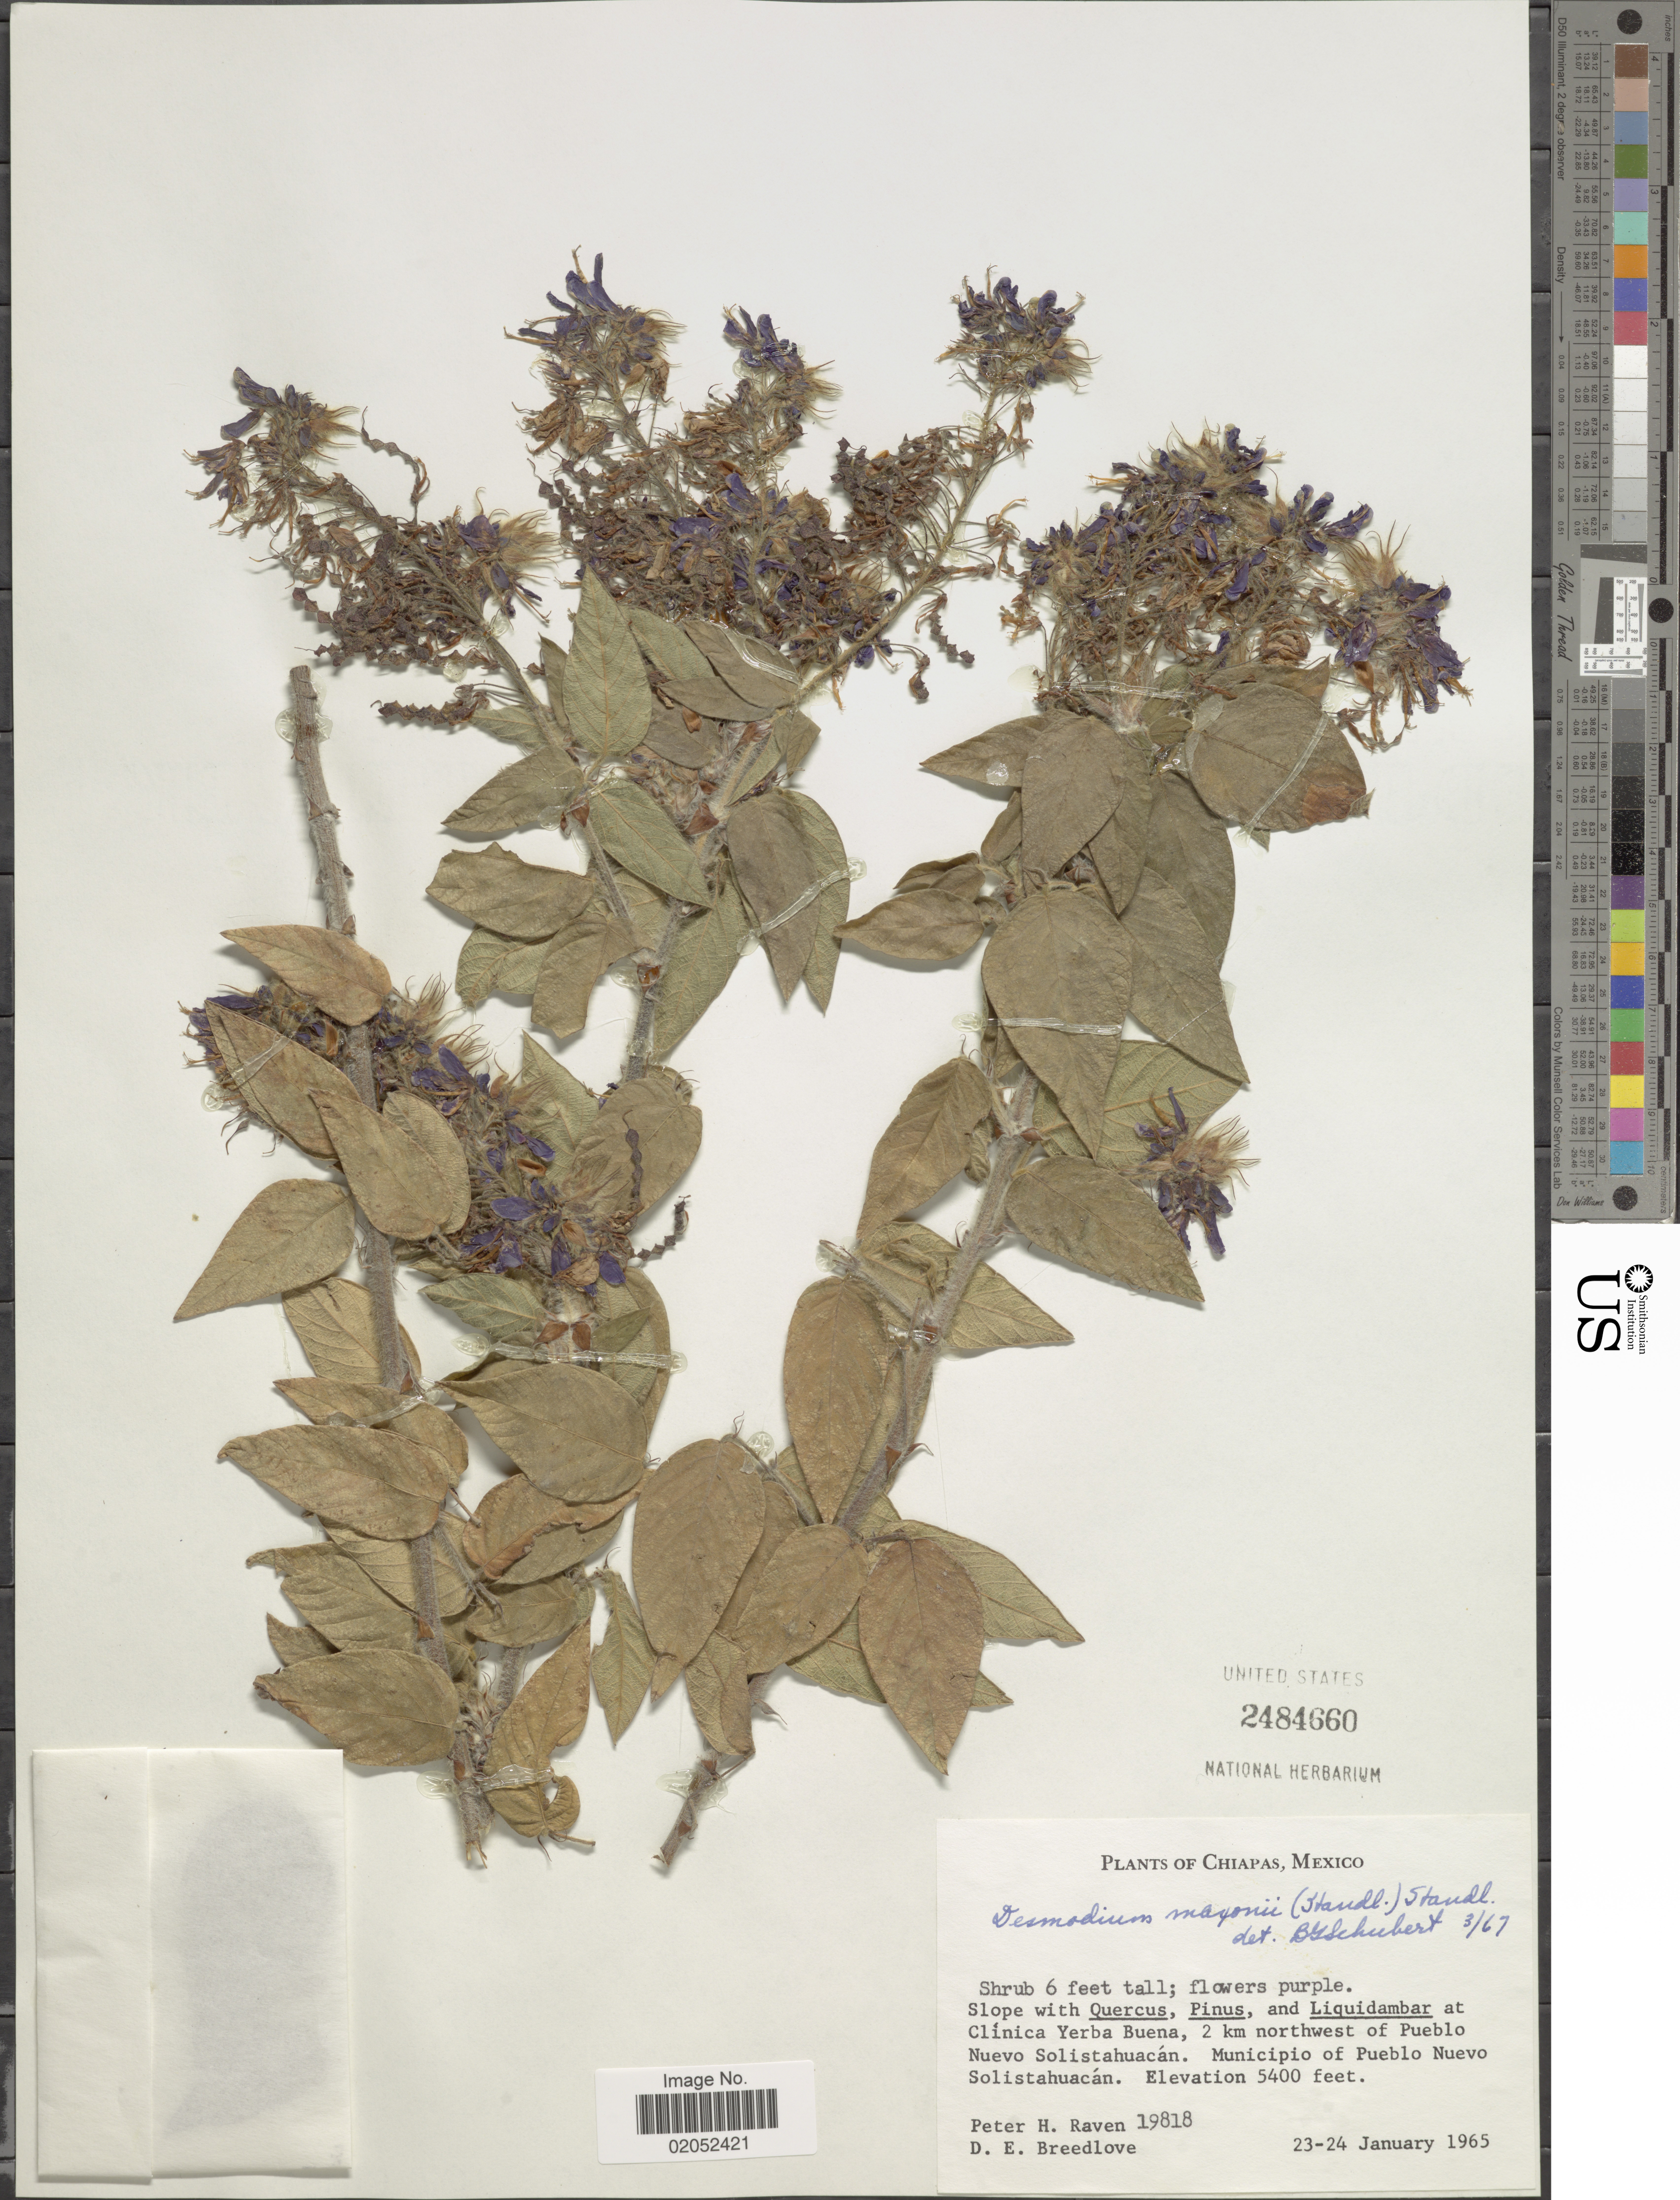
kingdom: Plantae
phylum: Tracheophyta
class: Magnoliopsida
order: Fabales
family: Fabaceae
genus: Desmodium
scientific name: Desmodium maxonii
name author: (Standl.) Standl.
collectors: P. Raven & D. E. Breedlove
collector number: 19818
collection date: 1965-01-23/1965-01-24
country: Mexico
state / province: Chiapas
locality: Clinica Yerba Buena, 2 km northwest of Pueblo Nuevo Solistahuacan. Municipio of Pueblo Nuevo Solistahuacan.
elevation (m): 1646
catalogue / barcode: US 2484660